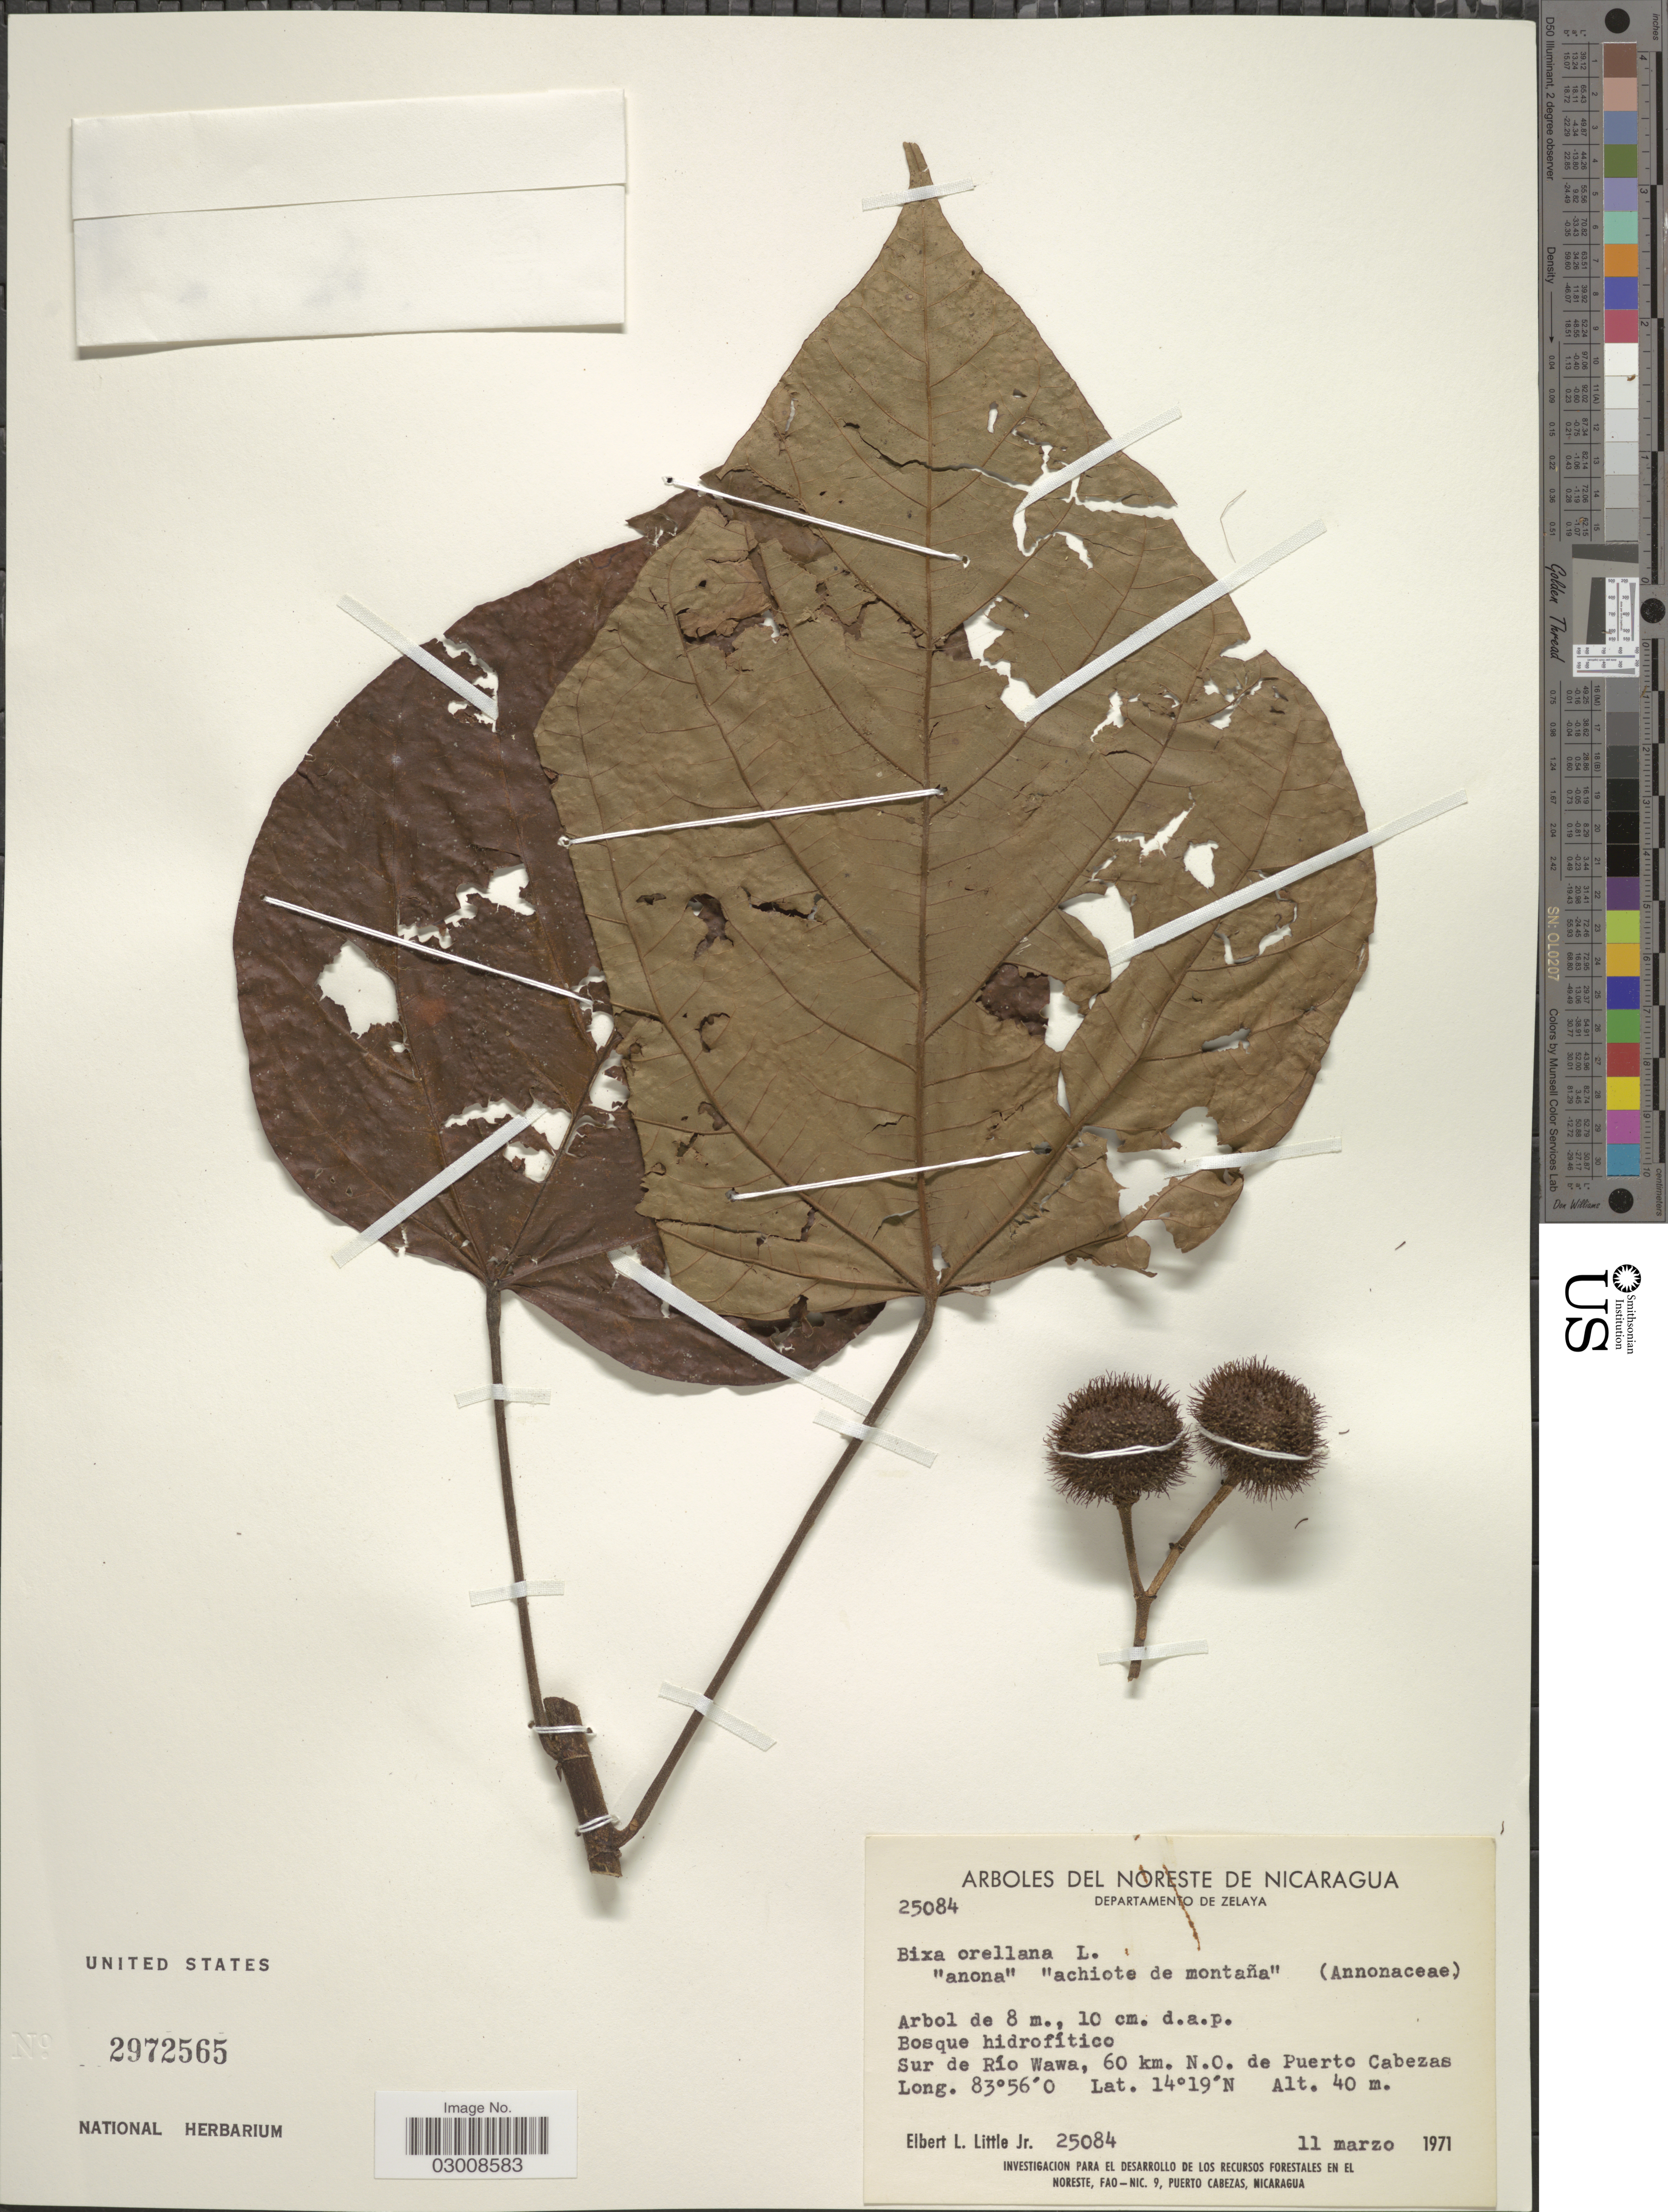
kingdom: Plantae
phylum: Tracheophyta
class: Magnoliopsida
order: Malvales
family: Bixaceae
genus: Bixa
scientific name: Bixa orellana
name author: L.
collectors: E. L. Little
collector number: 25084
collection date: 1971-03-11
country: Nicaragua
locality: Arboles del Noreste de Nicaragua, Departamento de Zelaya, Sur de Río Wawa, 60 km. N.O. de Puerto Cabezas.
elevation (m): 40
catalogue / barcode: US 2972565